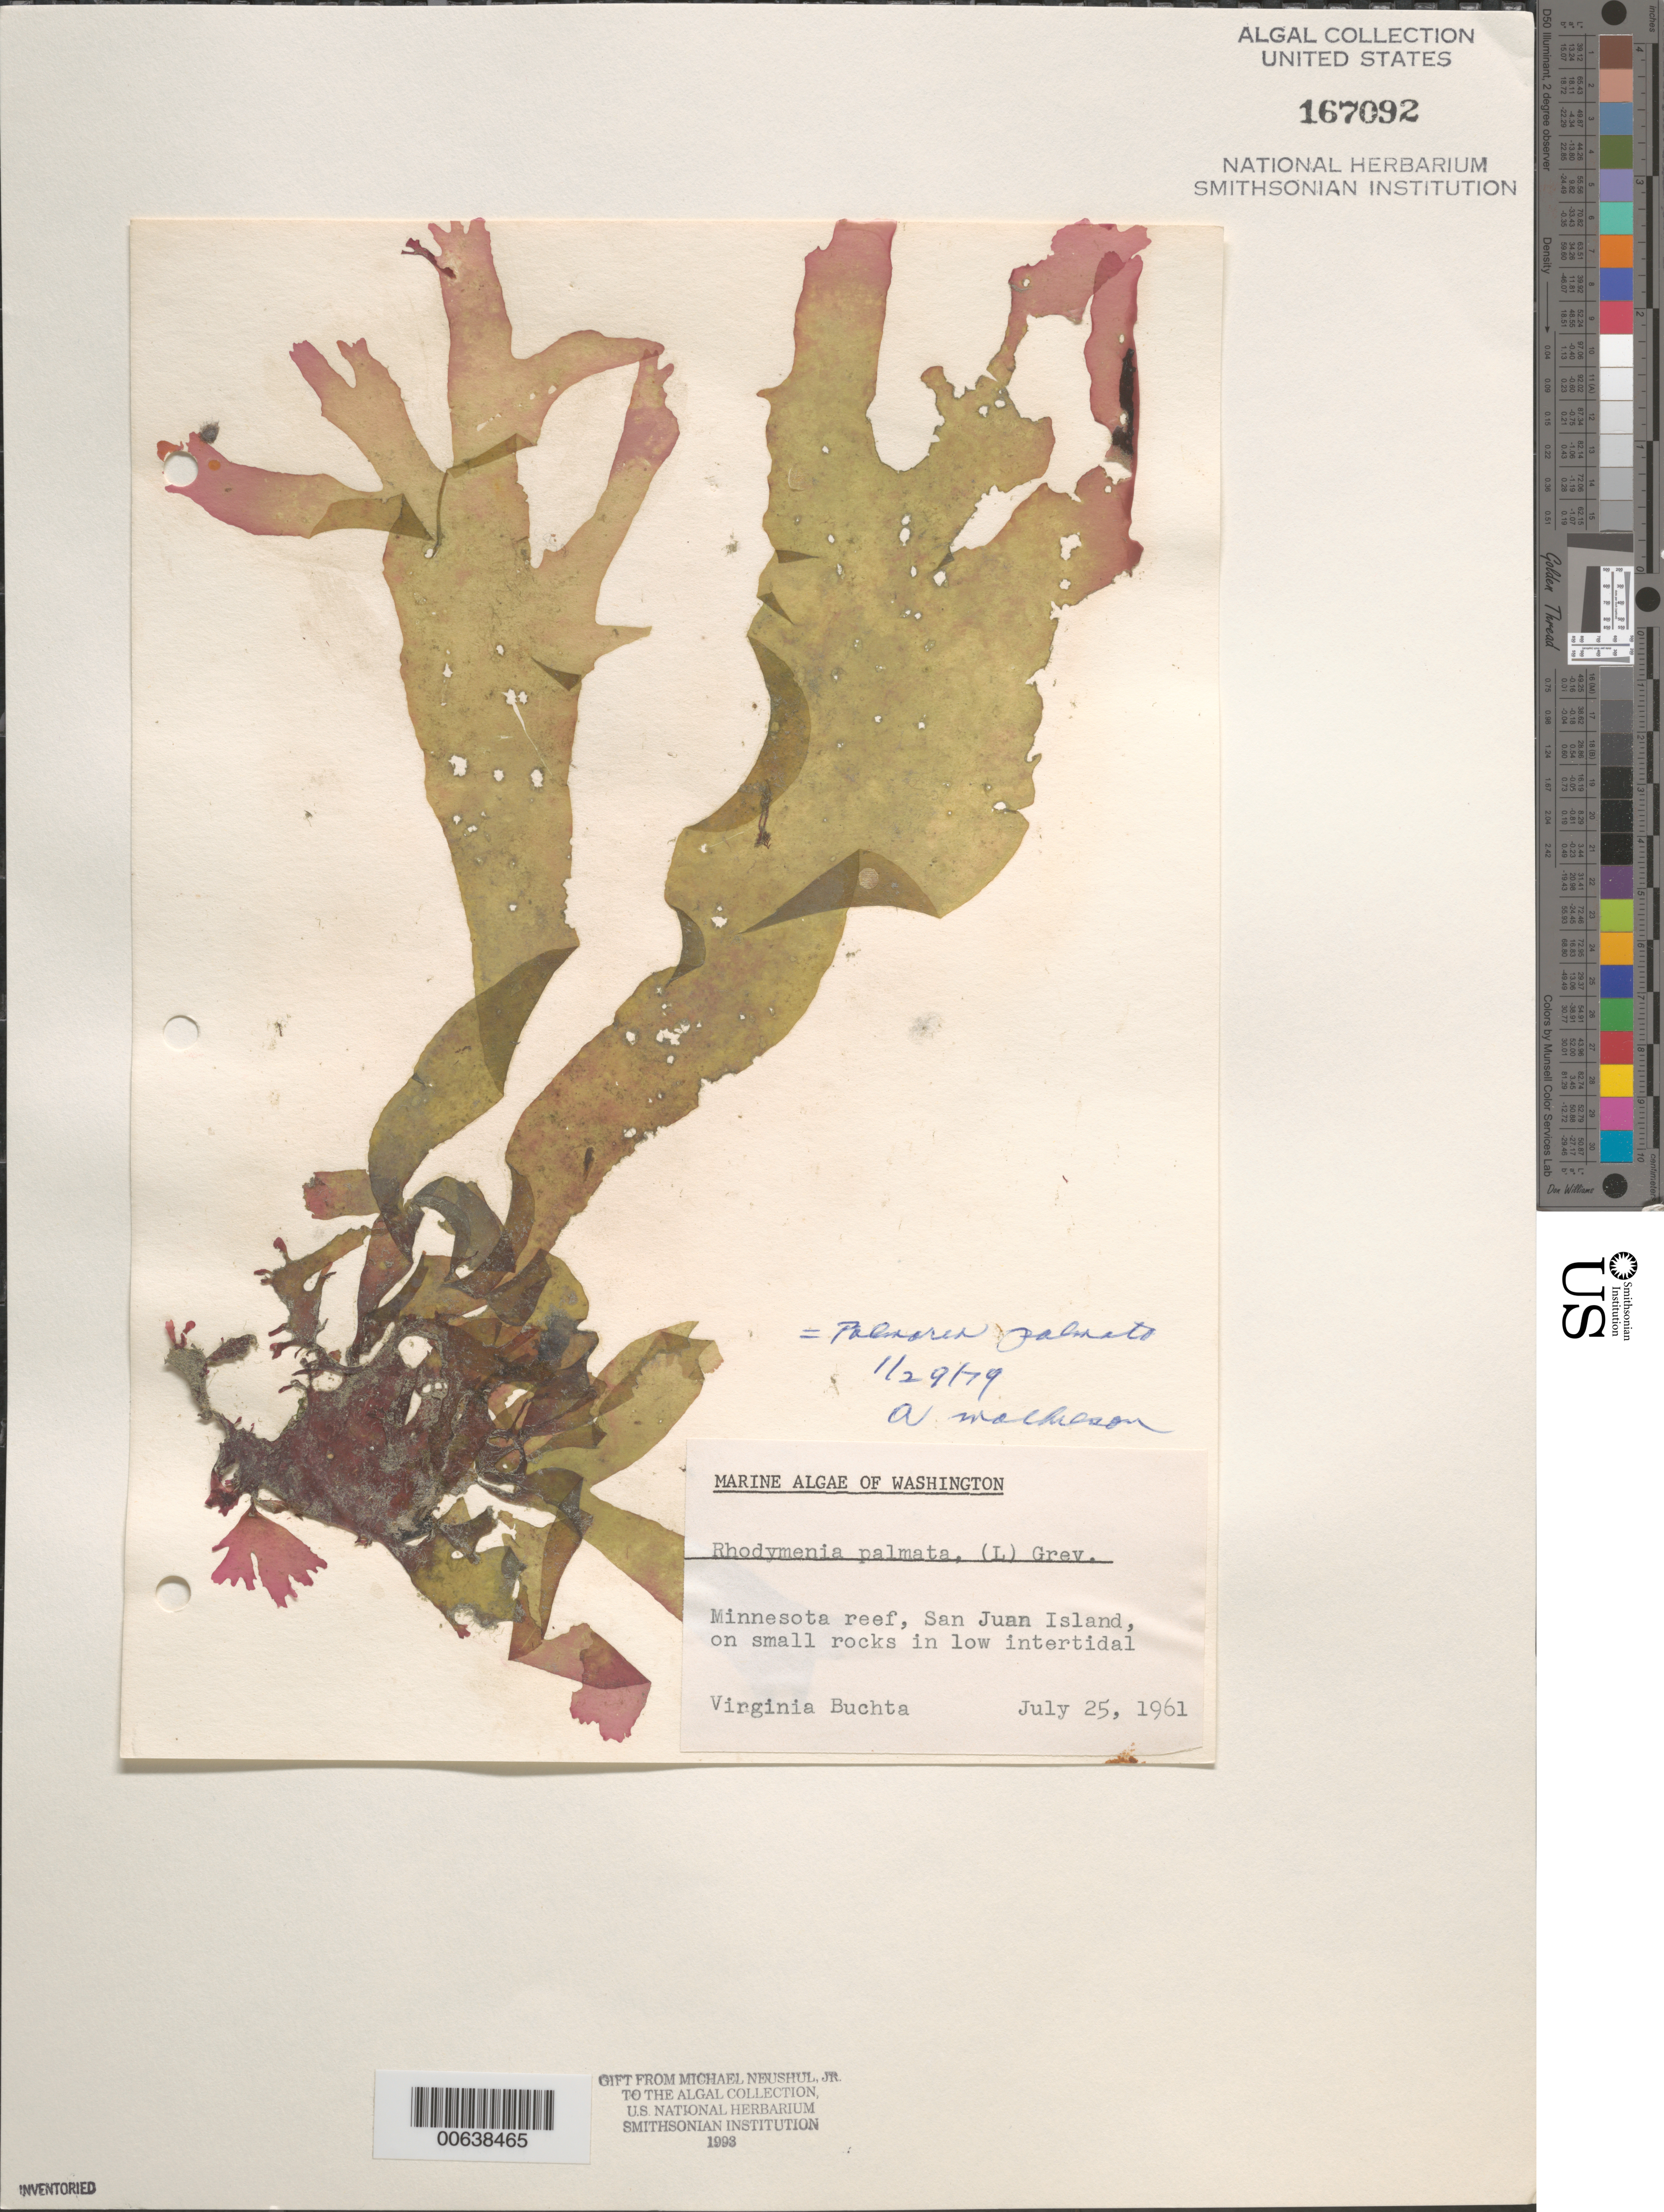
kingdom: Plantae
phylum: Rhodophyta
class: Florideophyceae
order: Palmariales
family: Palmariaceae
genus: Palmaria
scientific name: Palmaria palmata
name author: (L.) F. Weber & D. Mohr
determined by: Mathieson, A. C.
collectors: V. Buchta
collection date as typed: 25 Jul 1961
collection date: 1961-07-25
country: United States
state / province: Washington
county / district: San Juan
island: San Juan Island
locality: Minnesota Reef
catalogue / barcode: US 167092